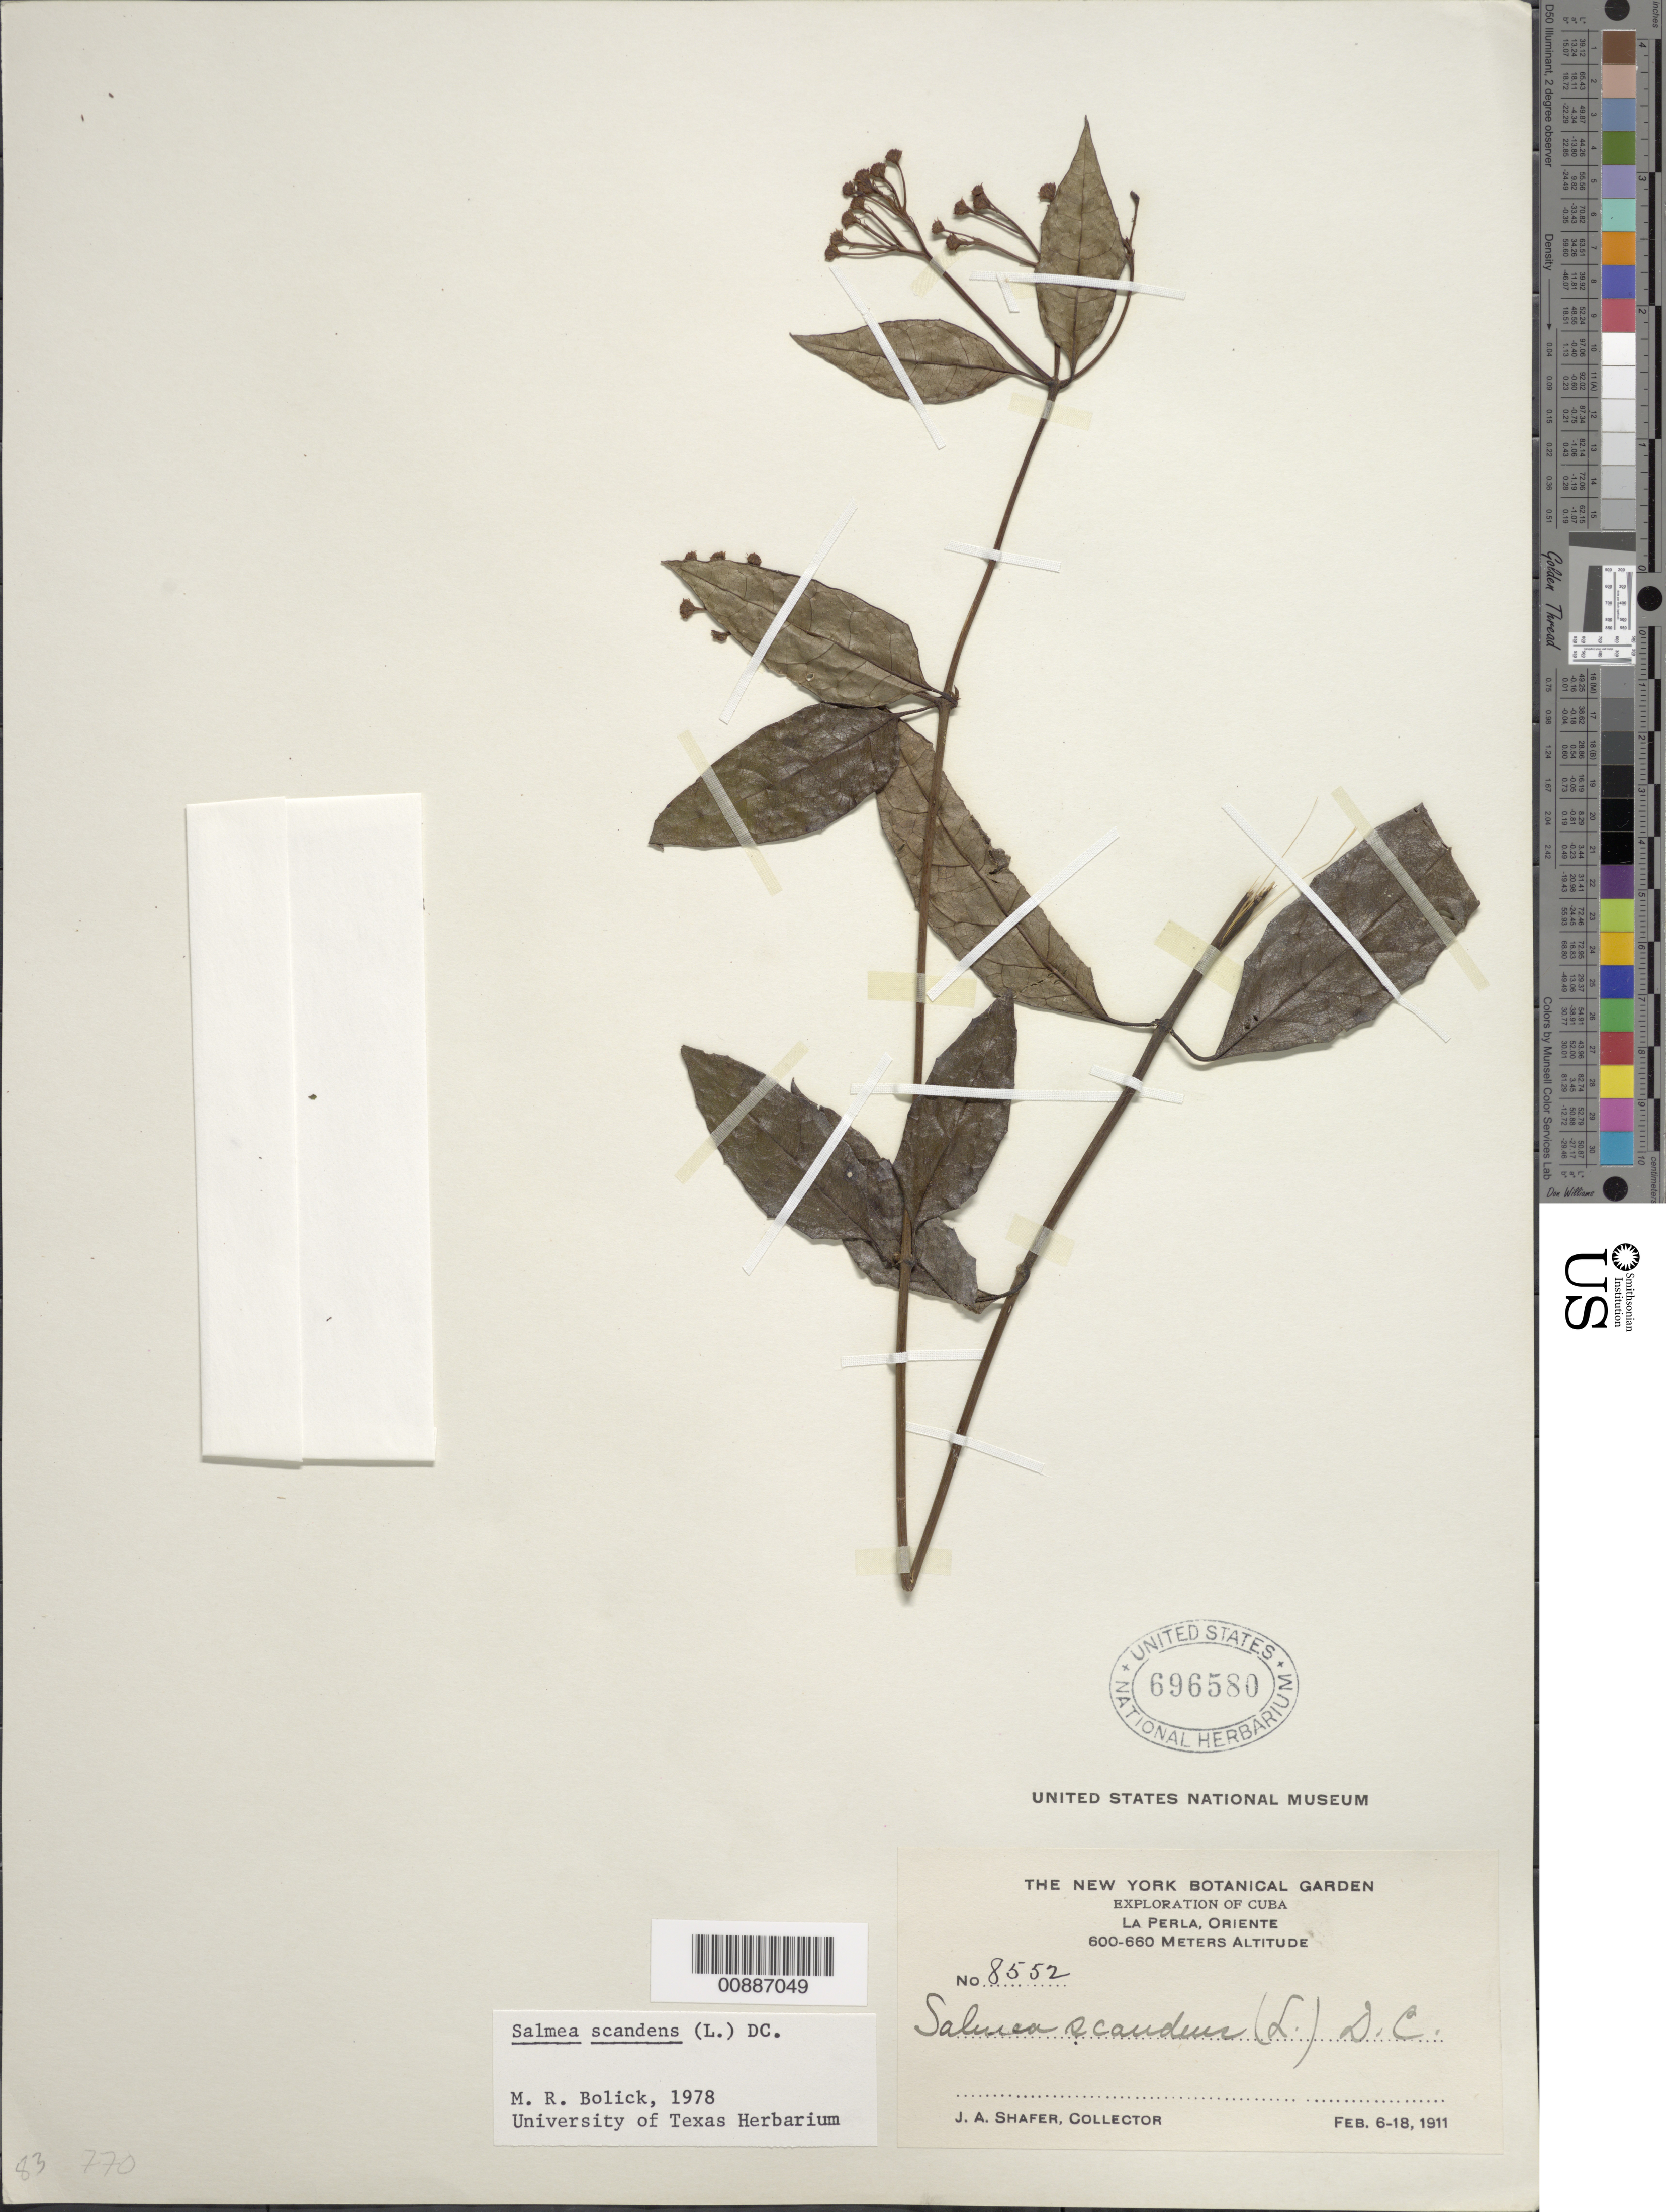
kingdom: Plantae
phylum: Tracheophyta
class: Magnoliopsida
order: Asterales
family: Asteraceae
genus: Salmea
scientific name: Salmea scandens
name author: (L.) DC.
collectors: J. A. Shafer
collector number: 8552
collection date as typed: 06 Feb 1911 to 18 Feb 1911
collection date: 1911-02-06/1911-02-18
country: Cuba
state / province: Oriente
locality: La Perla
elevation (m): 600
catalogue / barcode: US 696580